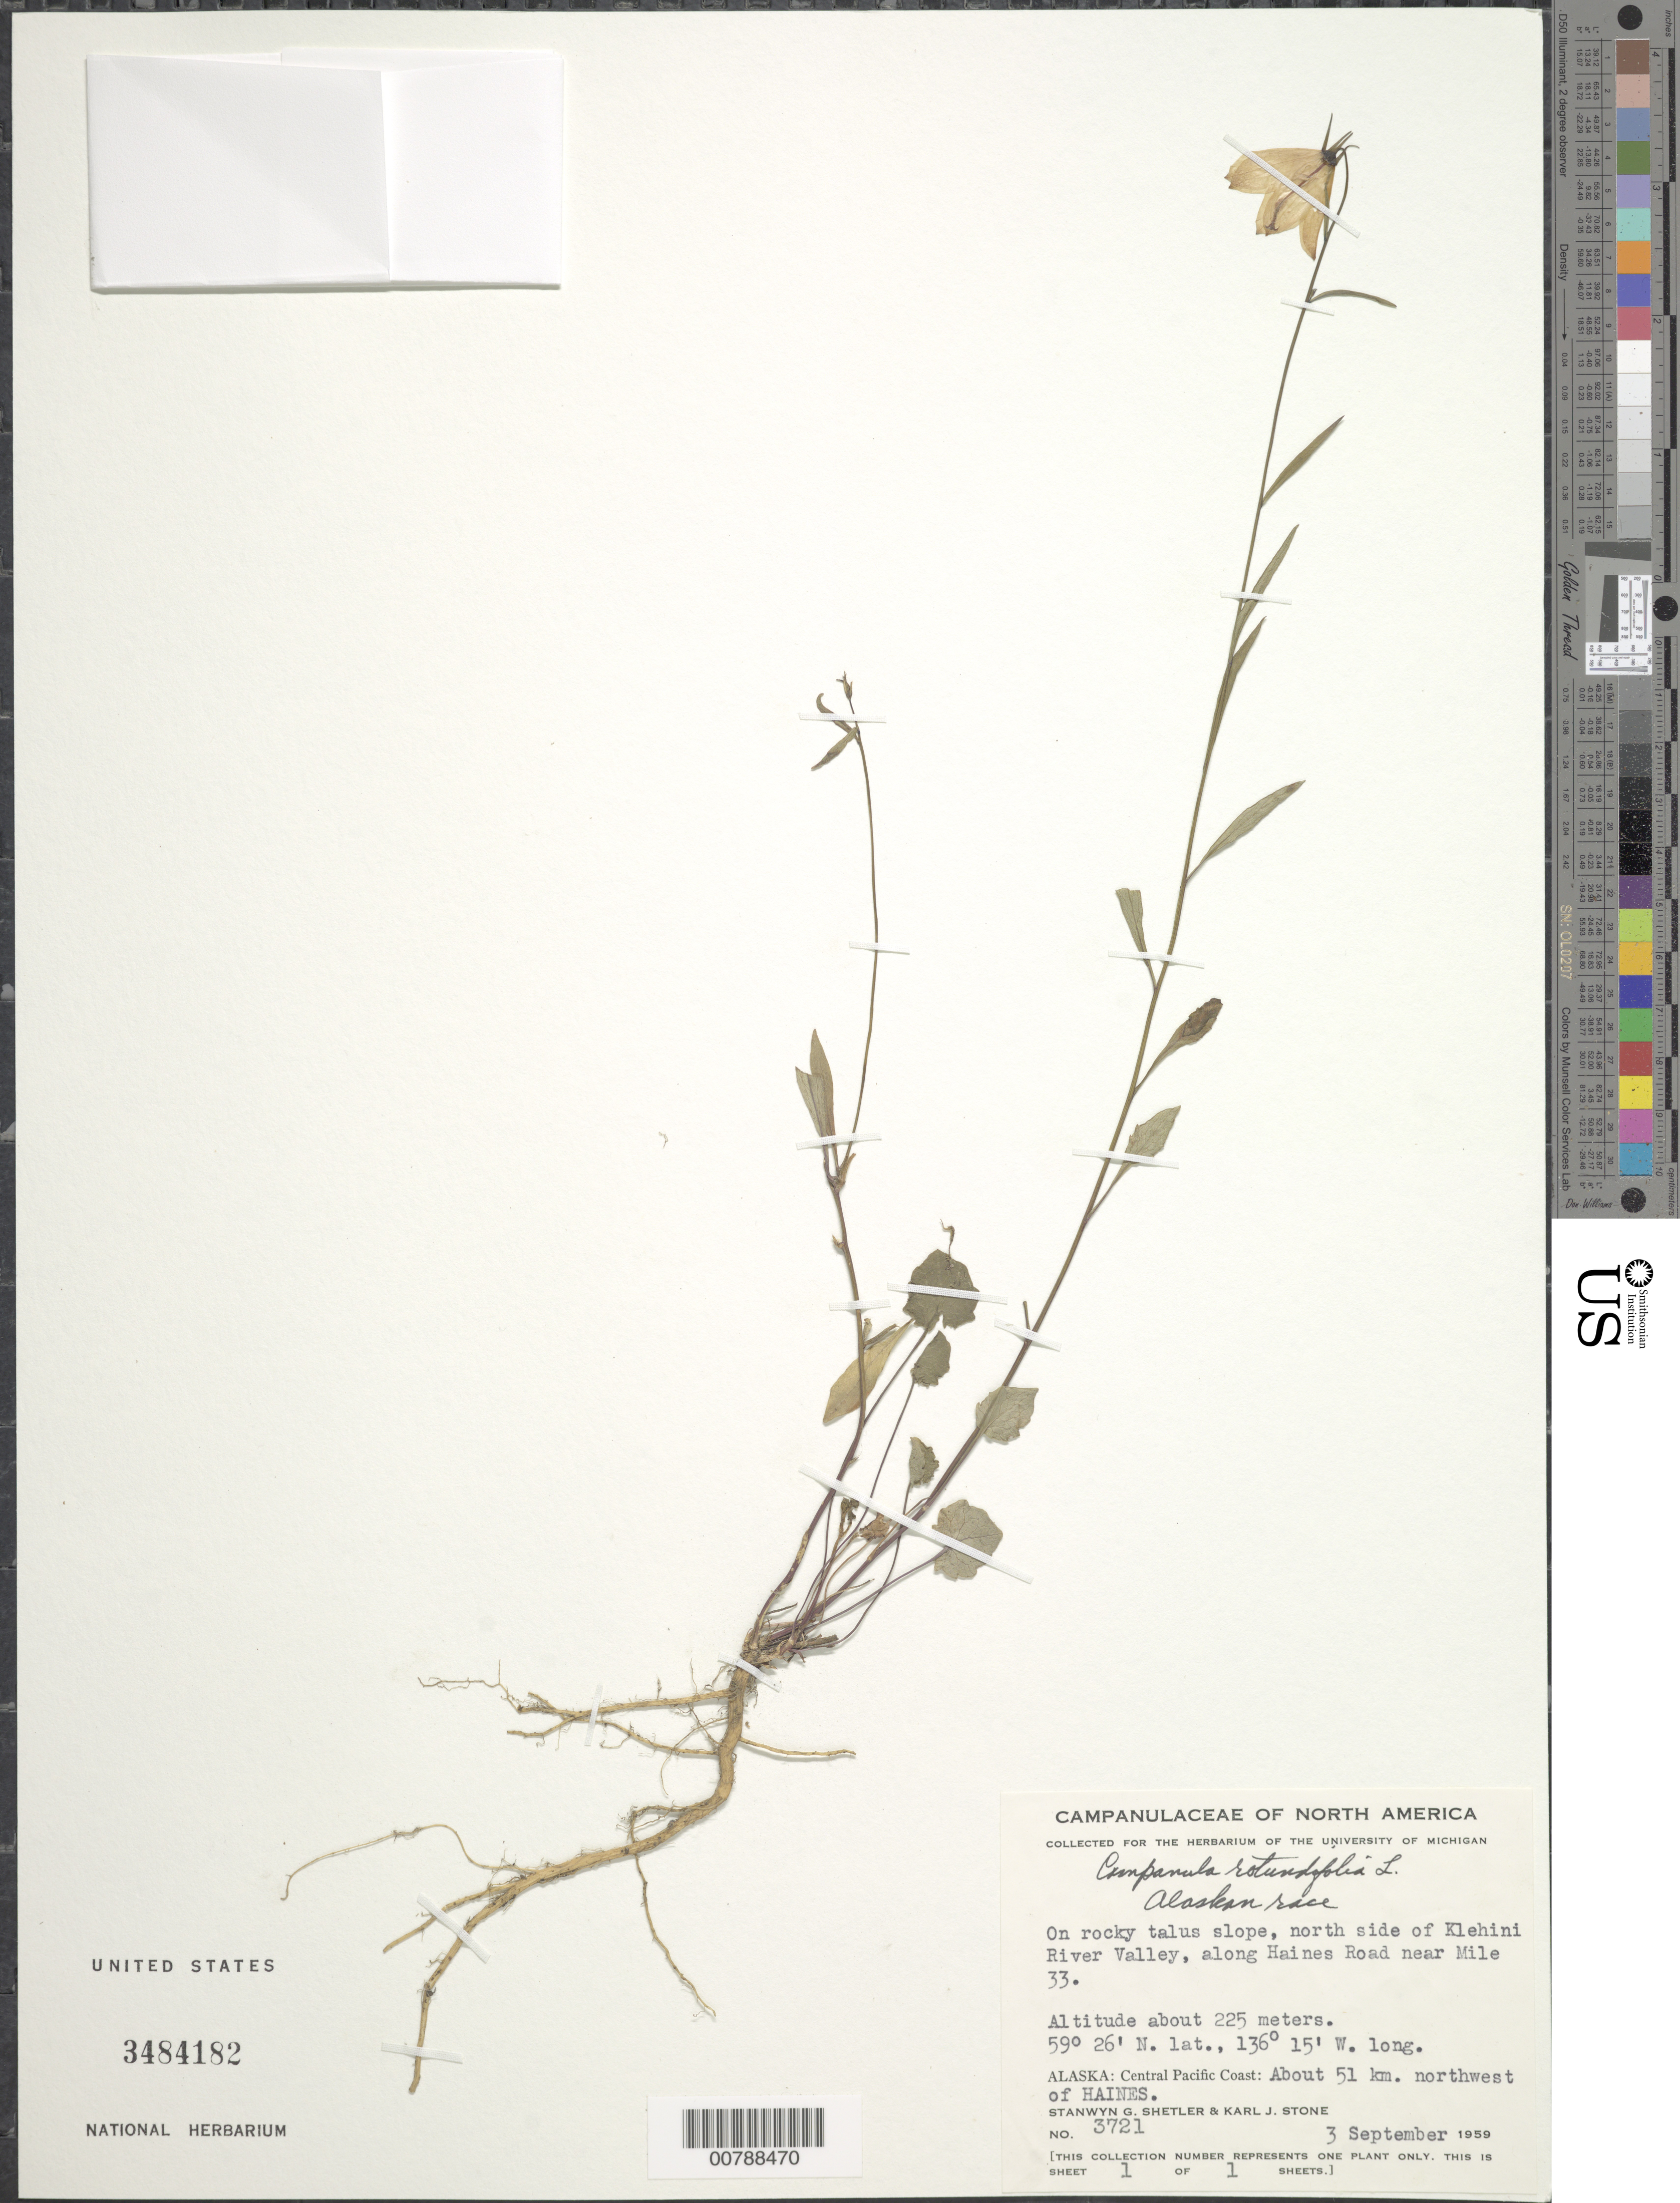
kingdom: Plantae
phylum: Tracheophyta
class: Magnoliopsida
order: Asterales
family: Campanulaceae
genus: Campanula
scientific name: Campanula rotundifolia L. Alaskan race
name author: L.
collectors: S. Shetler & K. J. Stone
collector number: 3721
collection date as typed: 3 September 1959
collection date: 1959-09-03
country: United States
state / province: Alaska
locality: North side of Klehini River Valley, along Haines Road near Mile 33. About 51 km northwest of Haines.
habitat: On rocky talus slope.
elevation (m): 225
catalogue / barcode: US 3484182